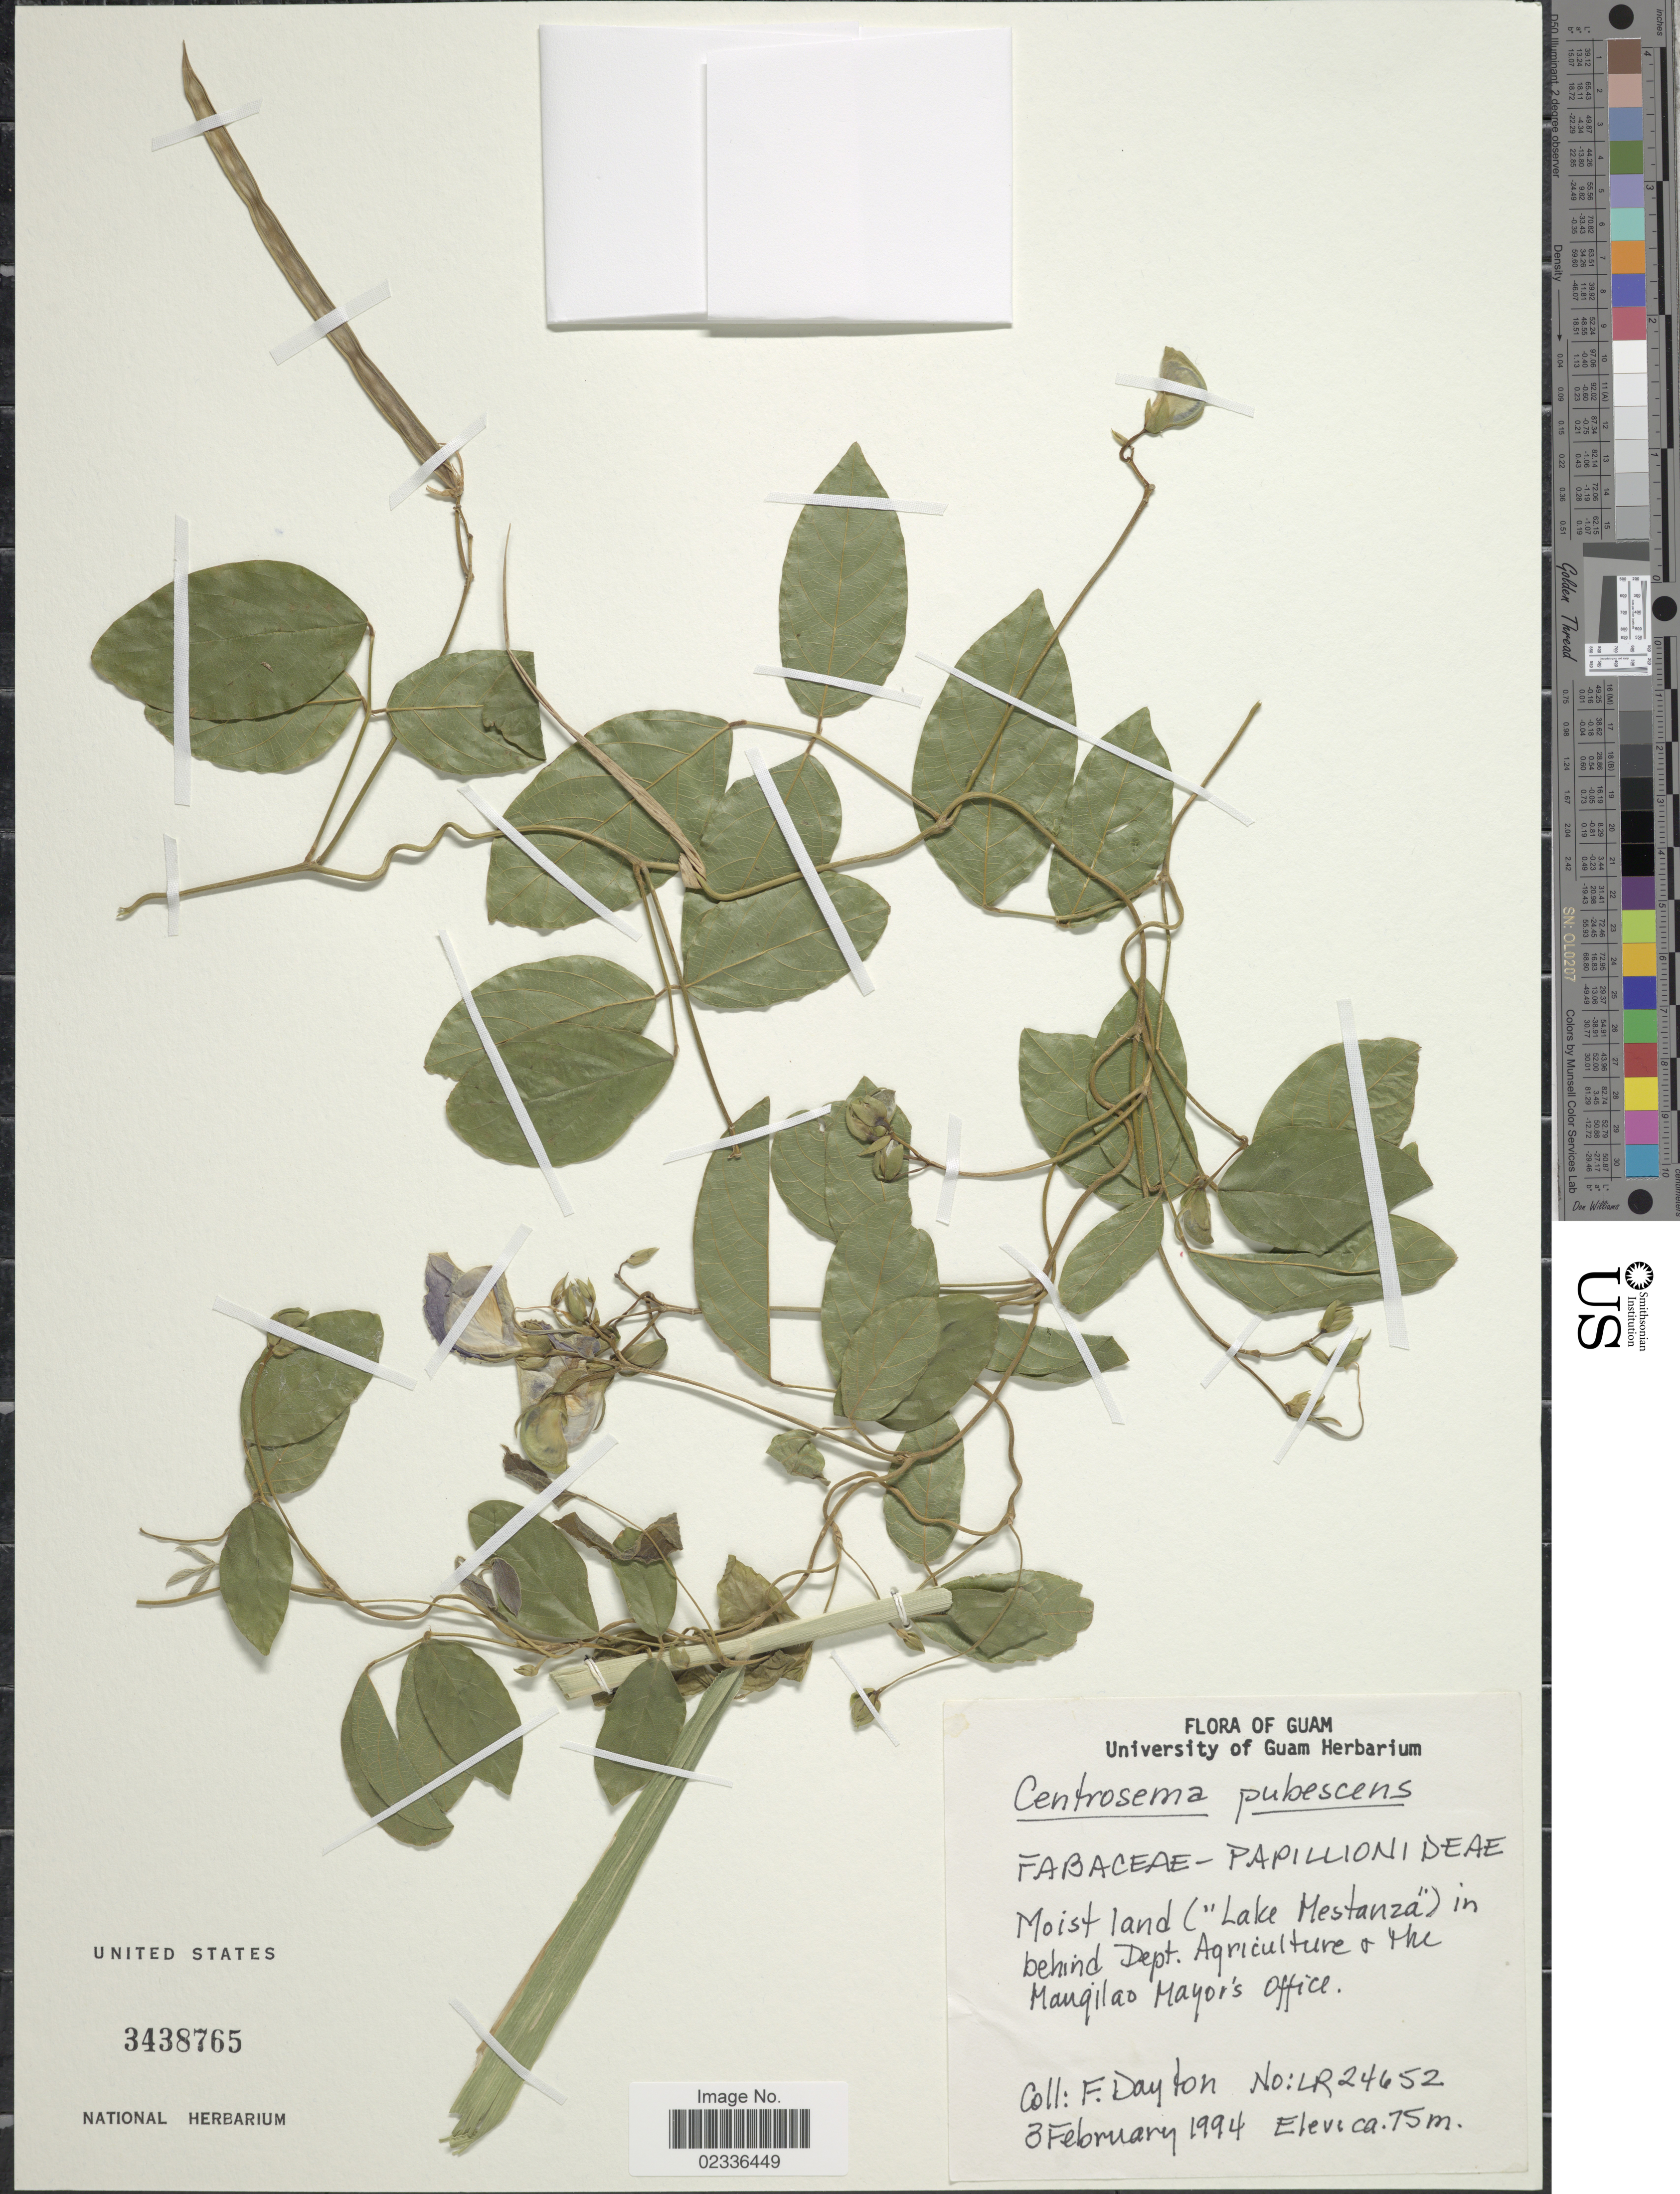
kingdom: Plantae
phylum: Tracheophyta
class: Magnoliopsida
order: Fabales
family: Fabaceae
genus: Centrosema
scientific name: Centrosema pubescens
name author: Benth.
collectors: F. Dayton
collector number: LR24652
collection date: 1994-02-03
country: Guam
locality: Moist land ("Lake Mestanza") in behind Dept. Agriculture & the Nabgilao Mayor's Office [interpreted]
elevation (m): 75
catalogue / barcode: US 3438765